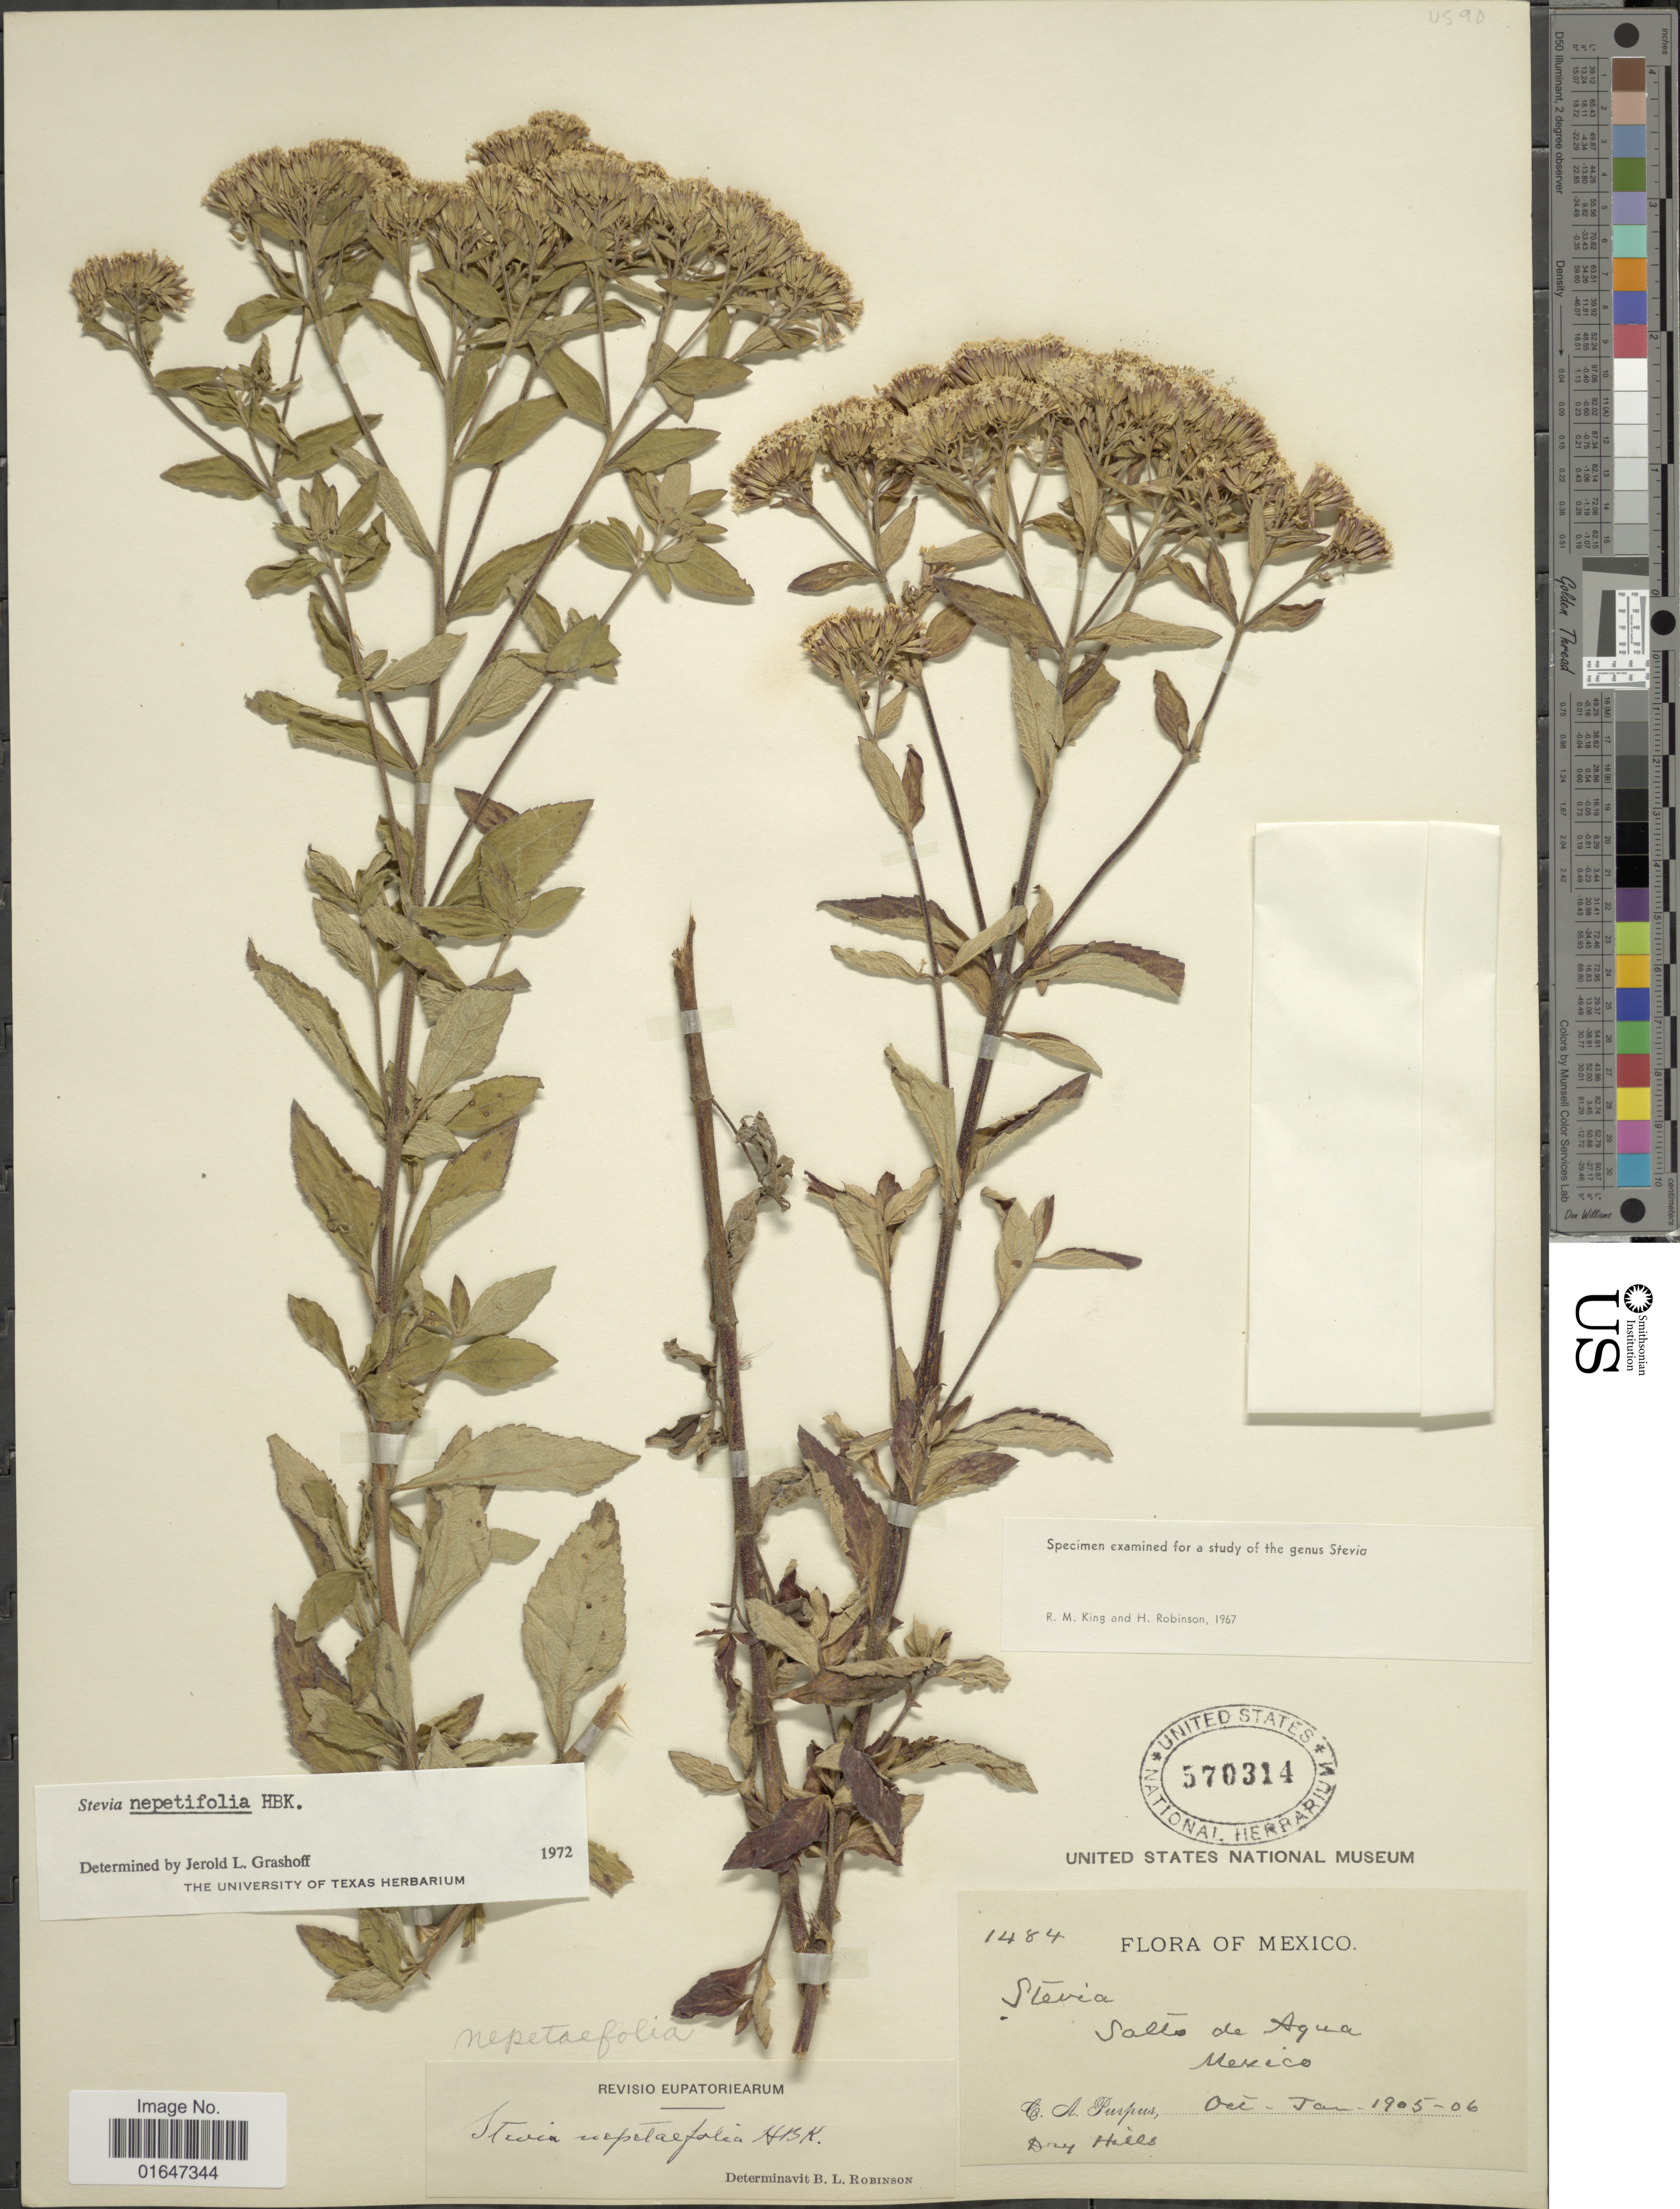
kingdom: Plantae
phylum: Tracheophyta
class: Magnoliopsida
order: Asterales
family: Asteraceae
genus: Stevia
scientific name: Stevia suaveolens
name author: Lag.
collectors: C. A. Purpus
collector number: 1484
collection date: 1905-10/1906-01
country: Mexico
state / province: México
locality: Salto de Agua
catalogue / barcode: US 570314